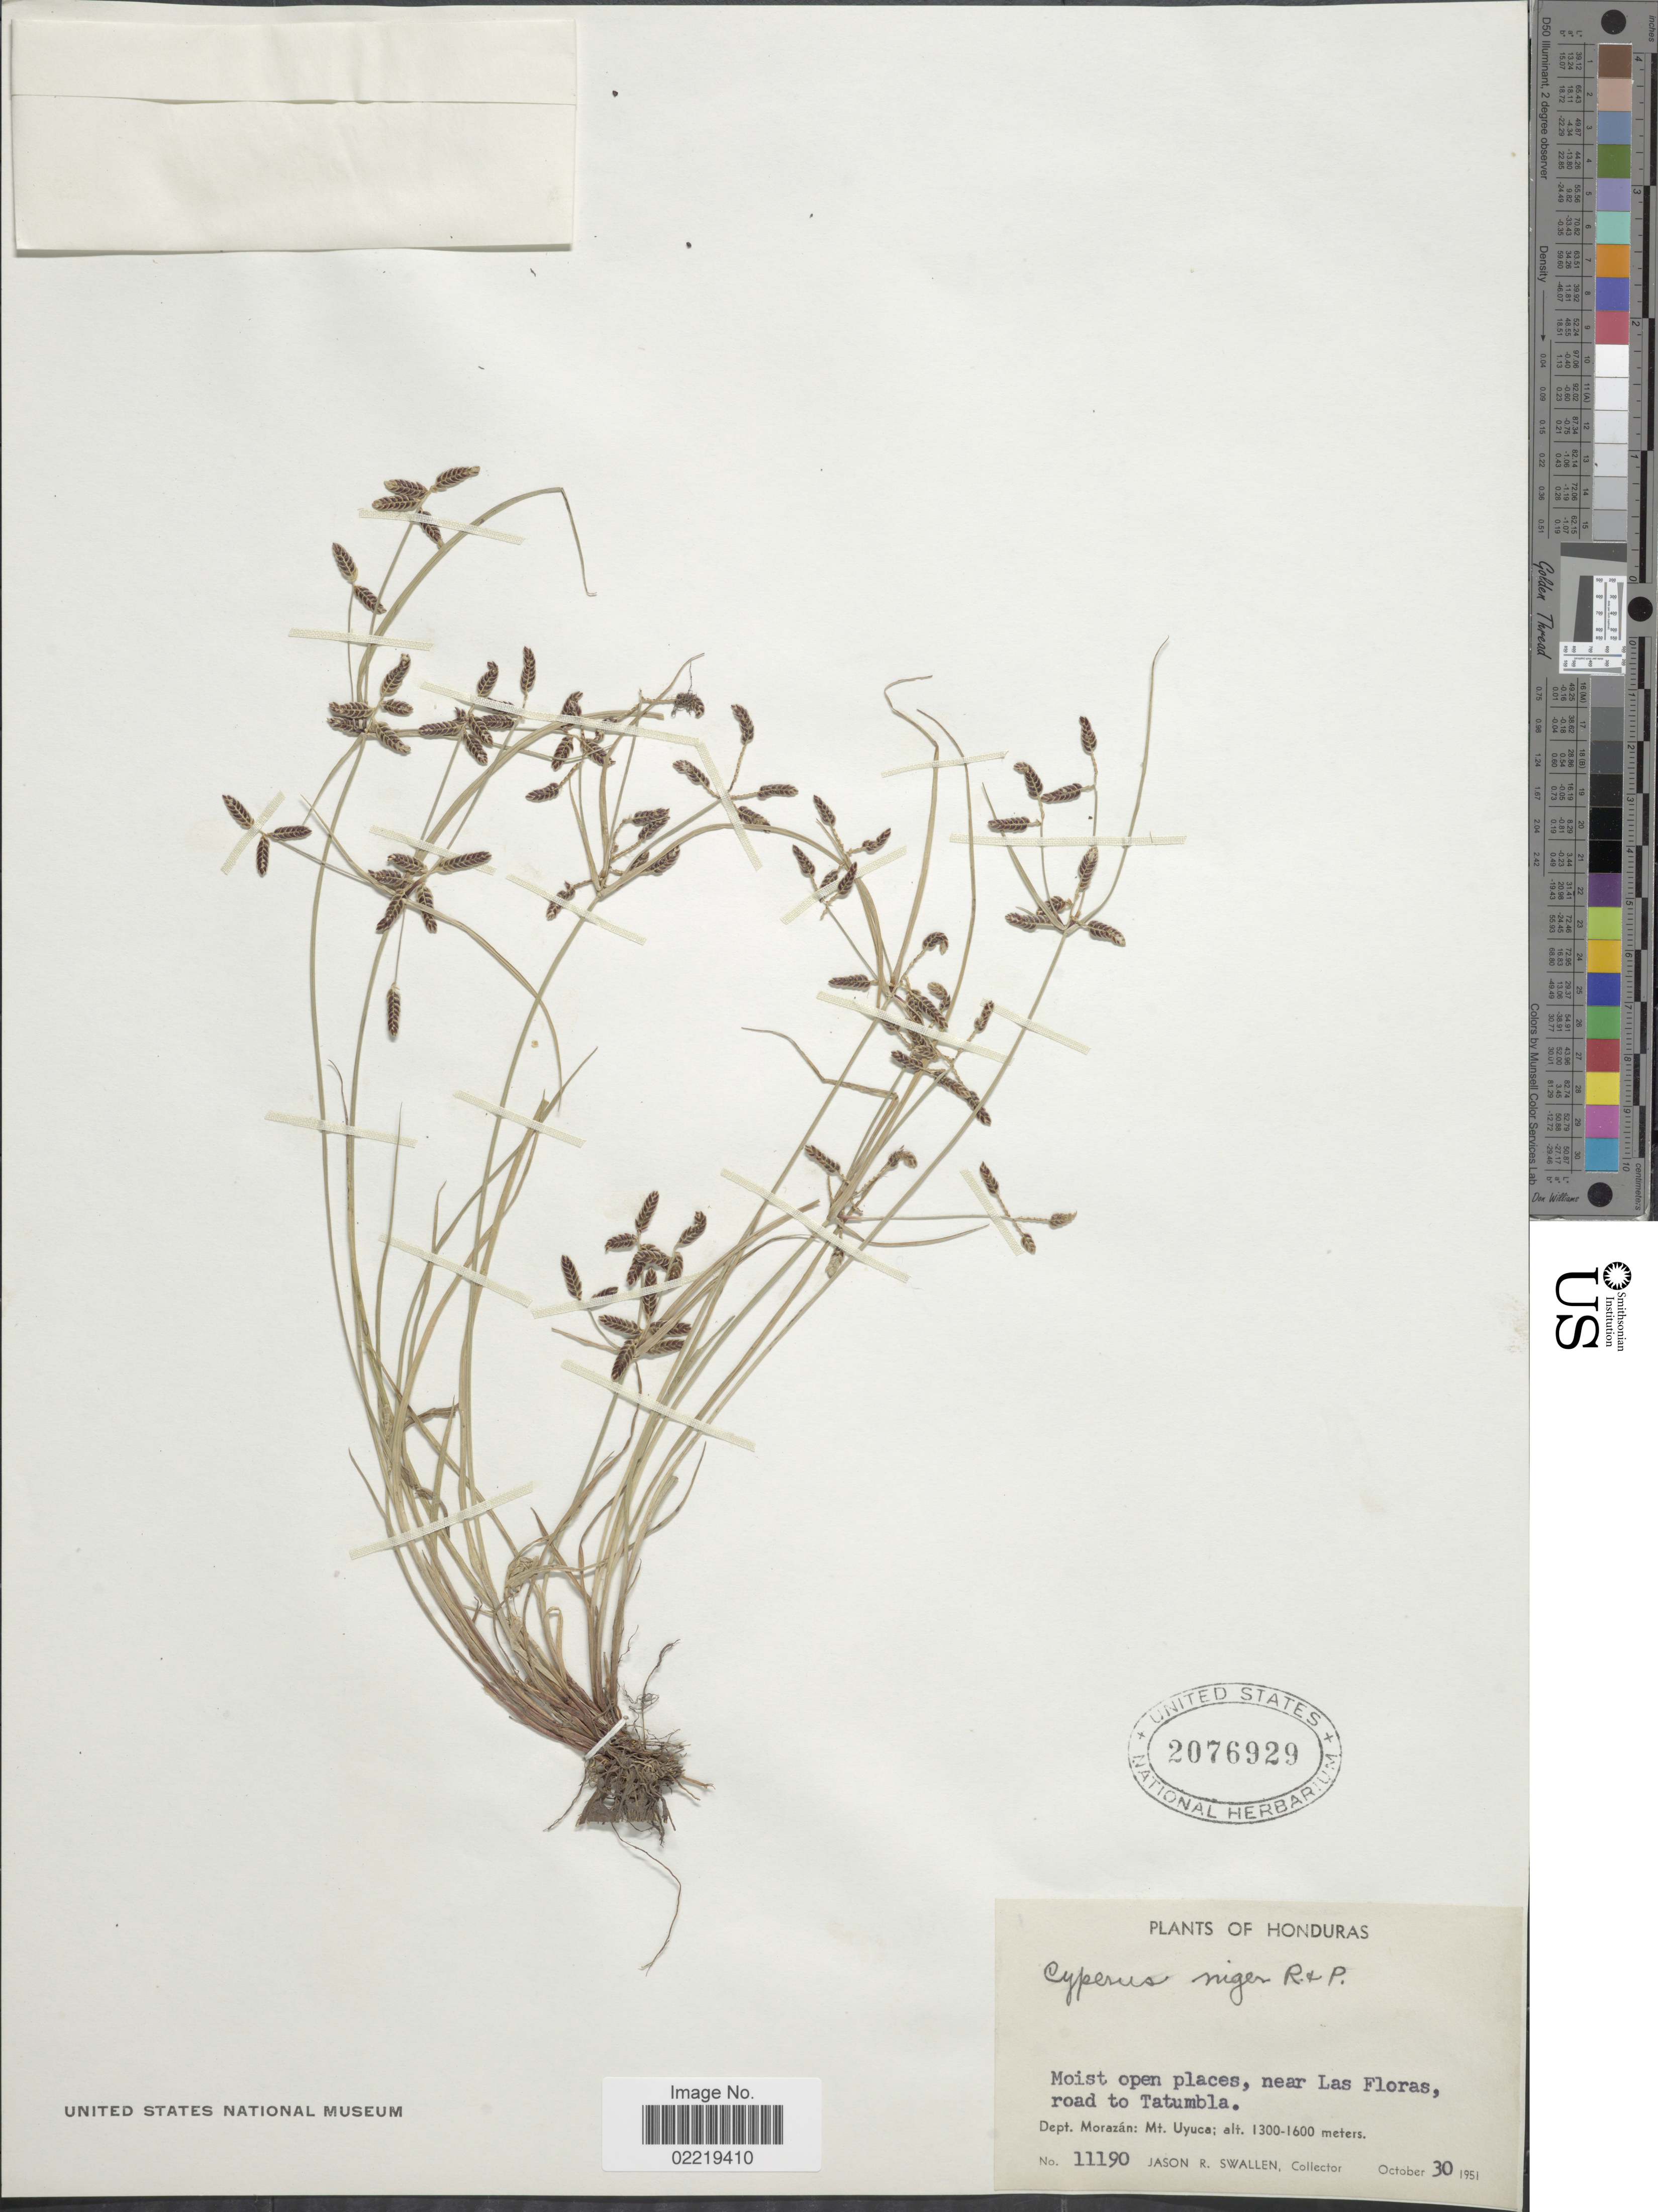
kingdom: Plantae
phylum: Tracheophyta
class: Liliopsida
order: Poales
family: Cyperaceae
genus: Cyperus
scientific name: Cyperus niger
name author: Ruiz & Pav.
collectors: J. R. Swallen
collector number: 11190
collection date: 1951-10-30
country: Honduras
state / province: Fco. Morazán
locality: Near Las Floras, road to Tatumbla, Dept. Morazan, Mt. Uyuca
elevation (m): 1300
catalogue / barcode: US 2076929